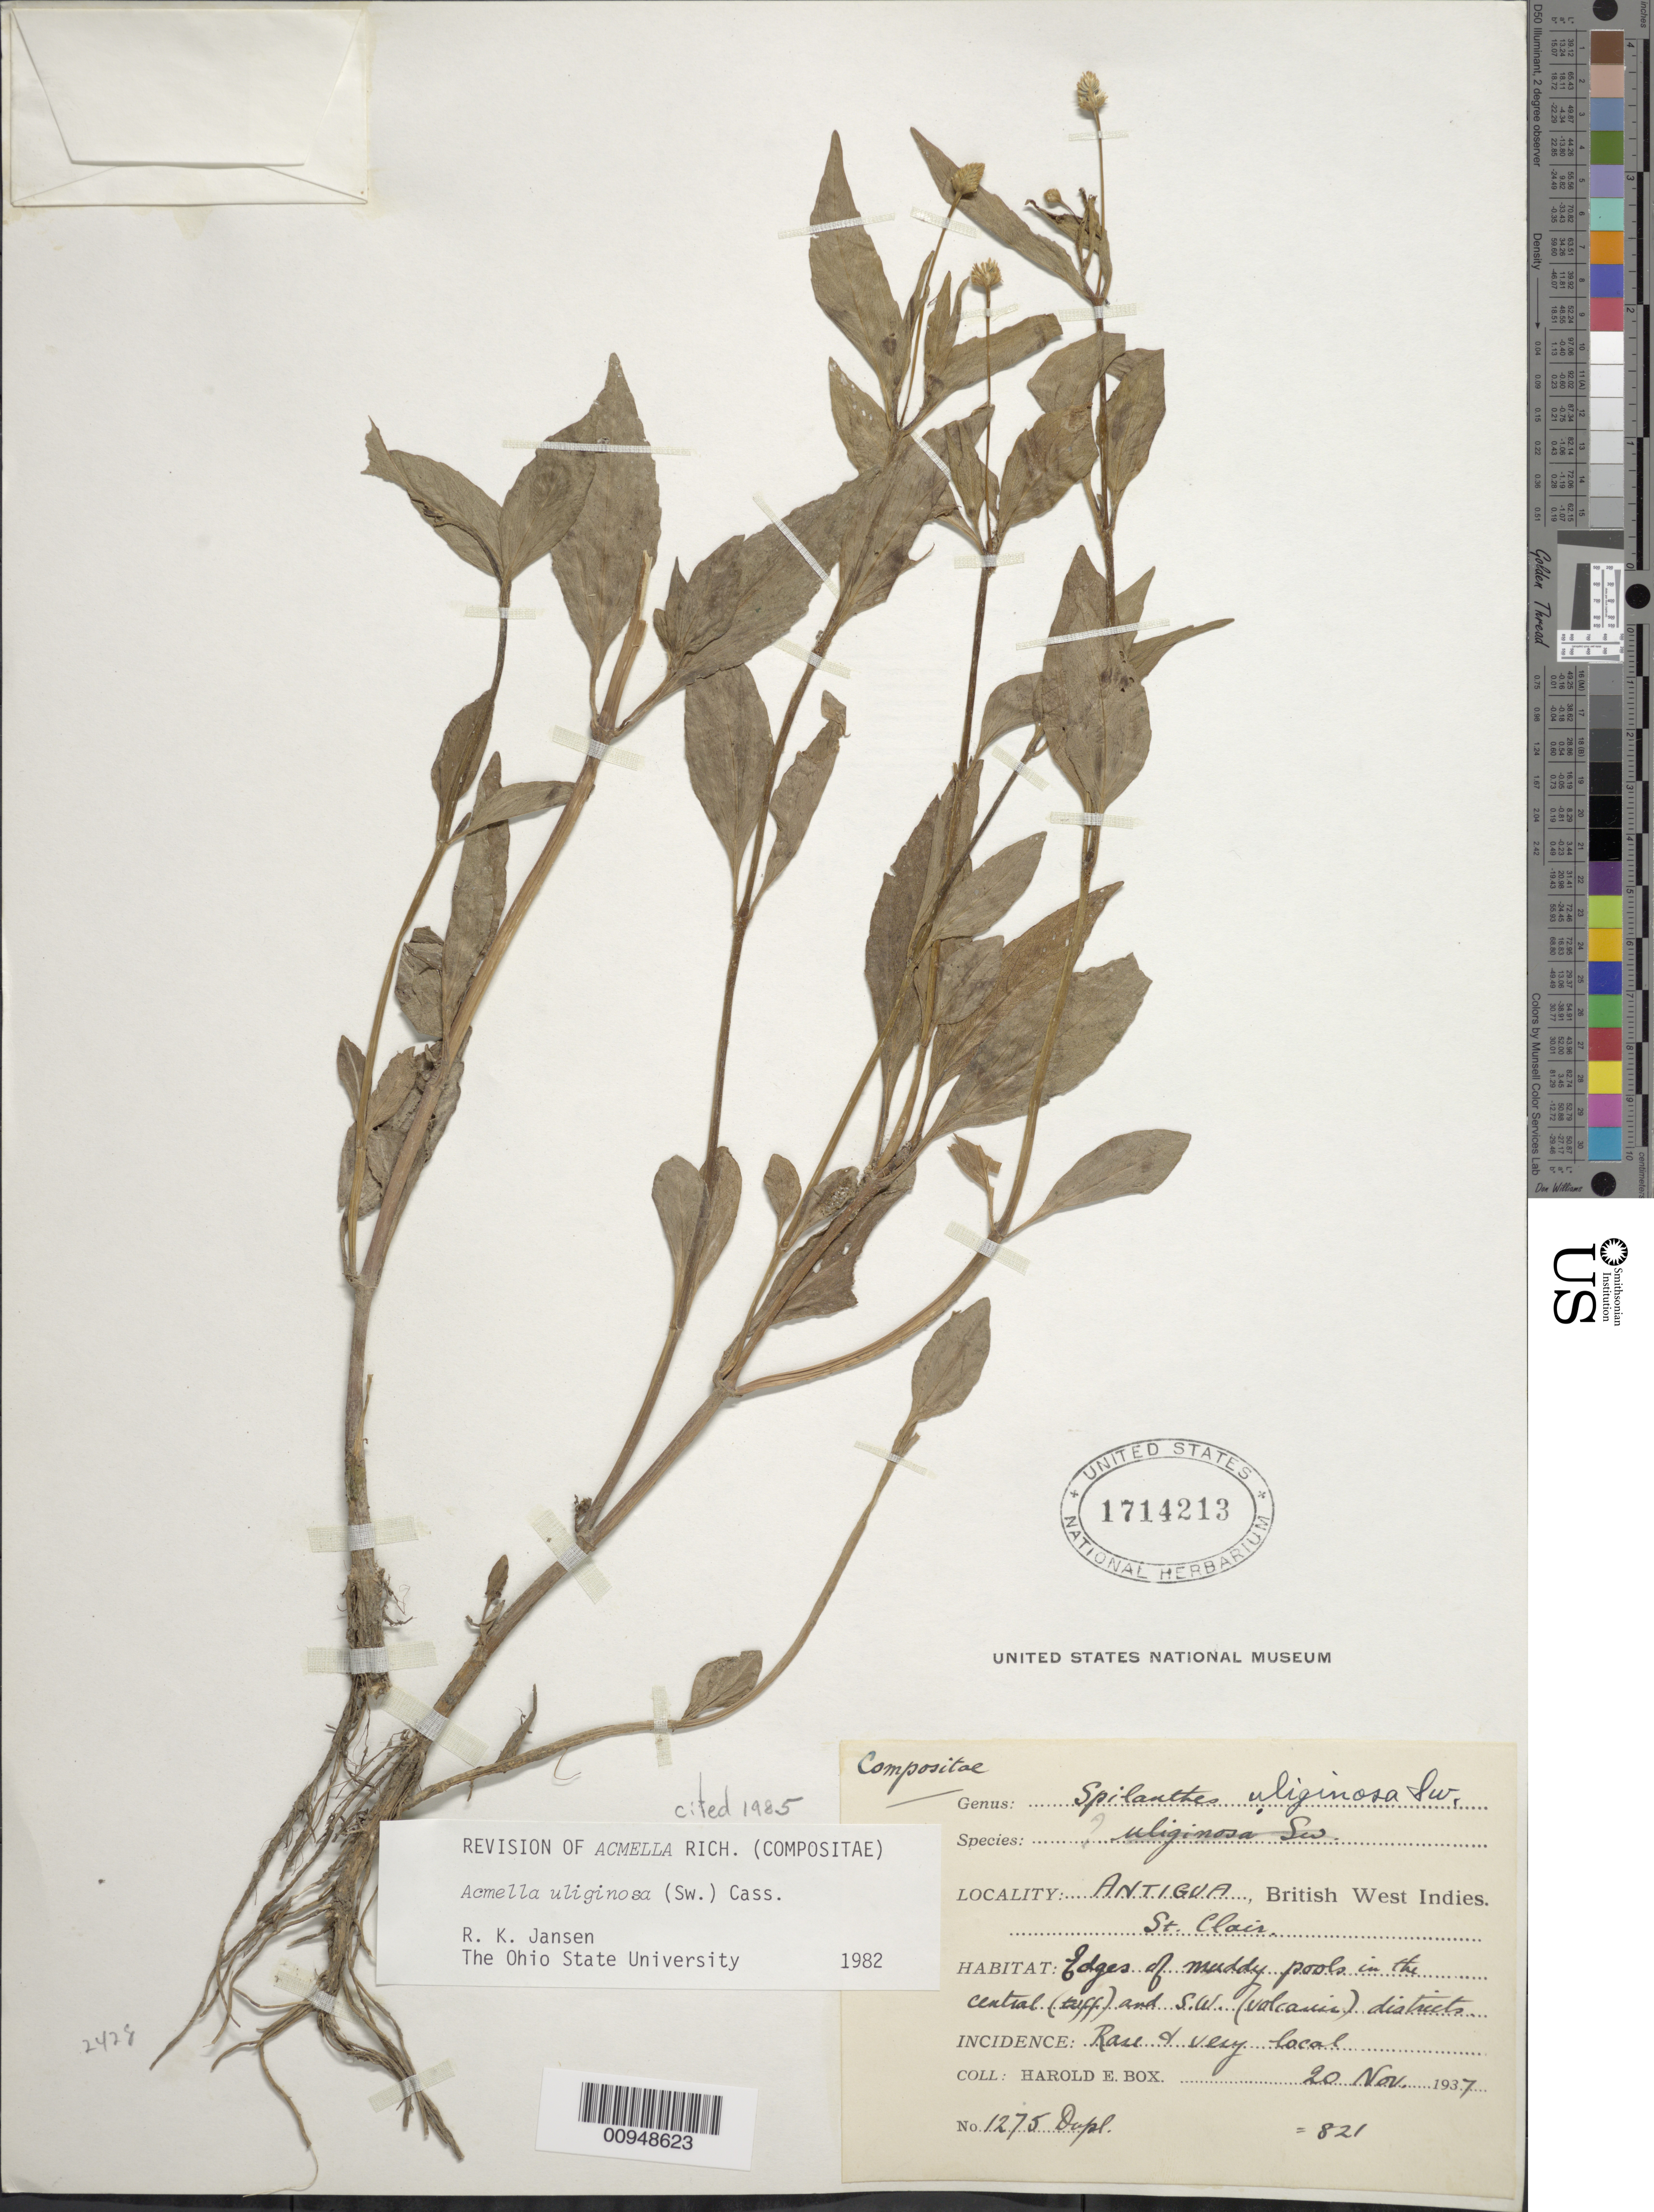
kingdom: Plantae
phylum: Tracheophyta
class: Magnoliopsida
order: Asterales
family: Asteraceae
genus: Acmella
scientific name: Acmella uliginosa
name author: (Sw.) Cass.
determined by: Jansen, R. K.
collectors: H. E. Box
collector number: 1275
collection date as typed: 20 Nov 1937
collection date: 1937-11-20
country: Antigua and Barbuda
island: Antigua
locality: St. Clair, in the central (terff) and SW (volcanic) districts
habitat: Edges of muddy pools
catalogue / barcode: US 1714213